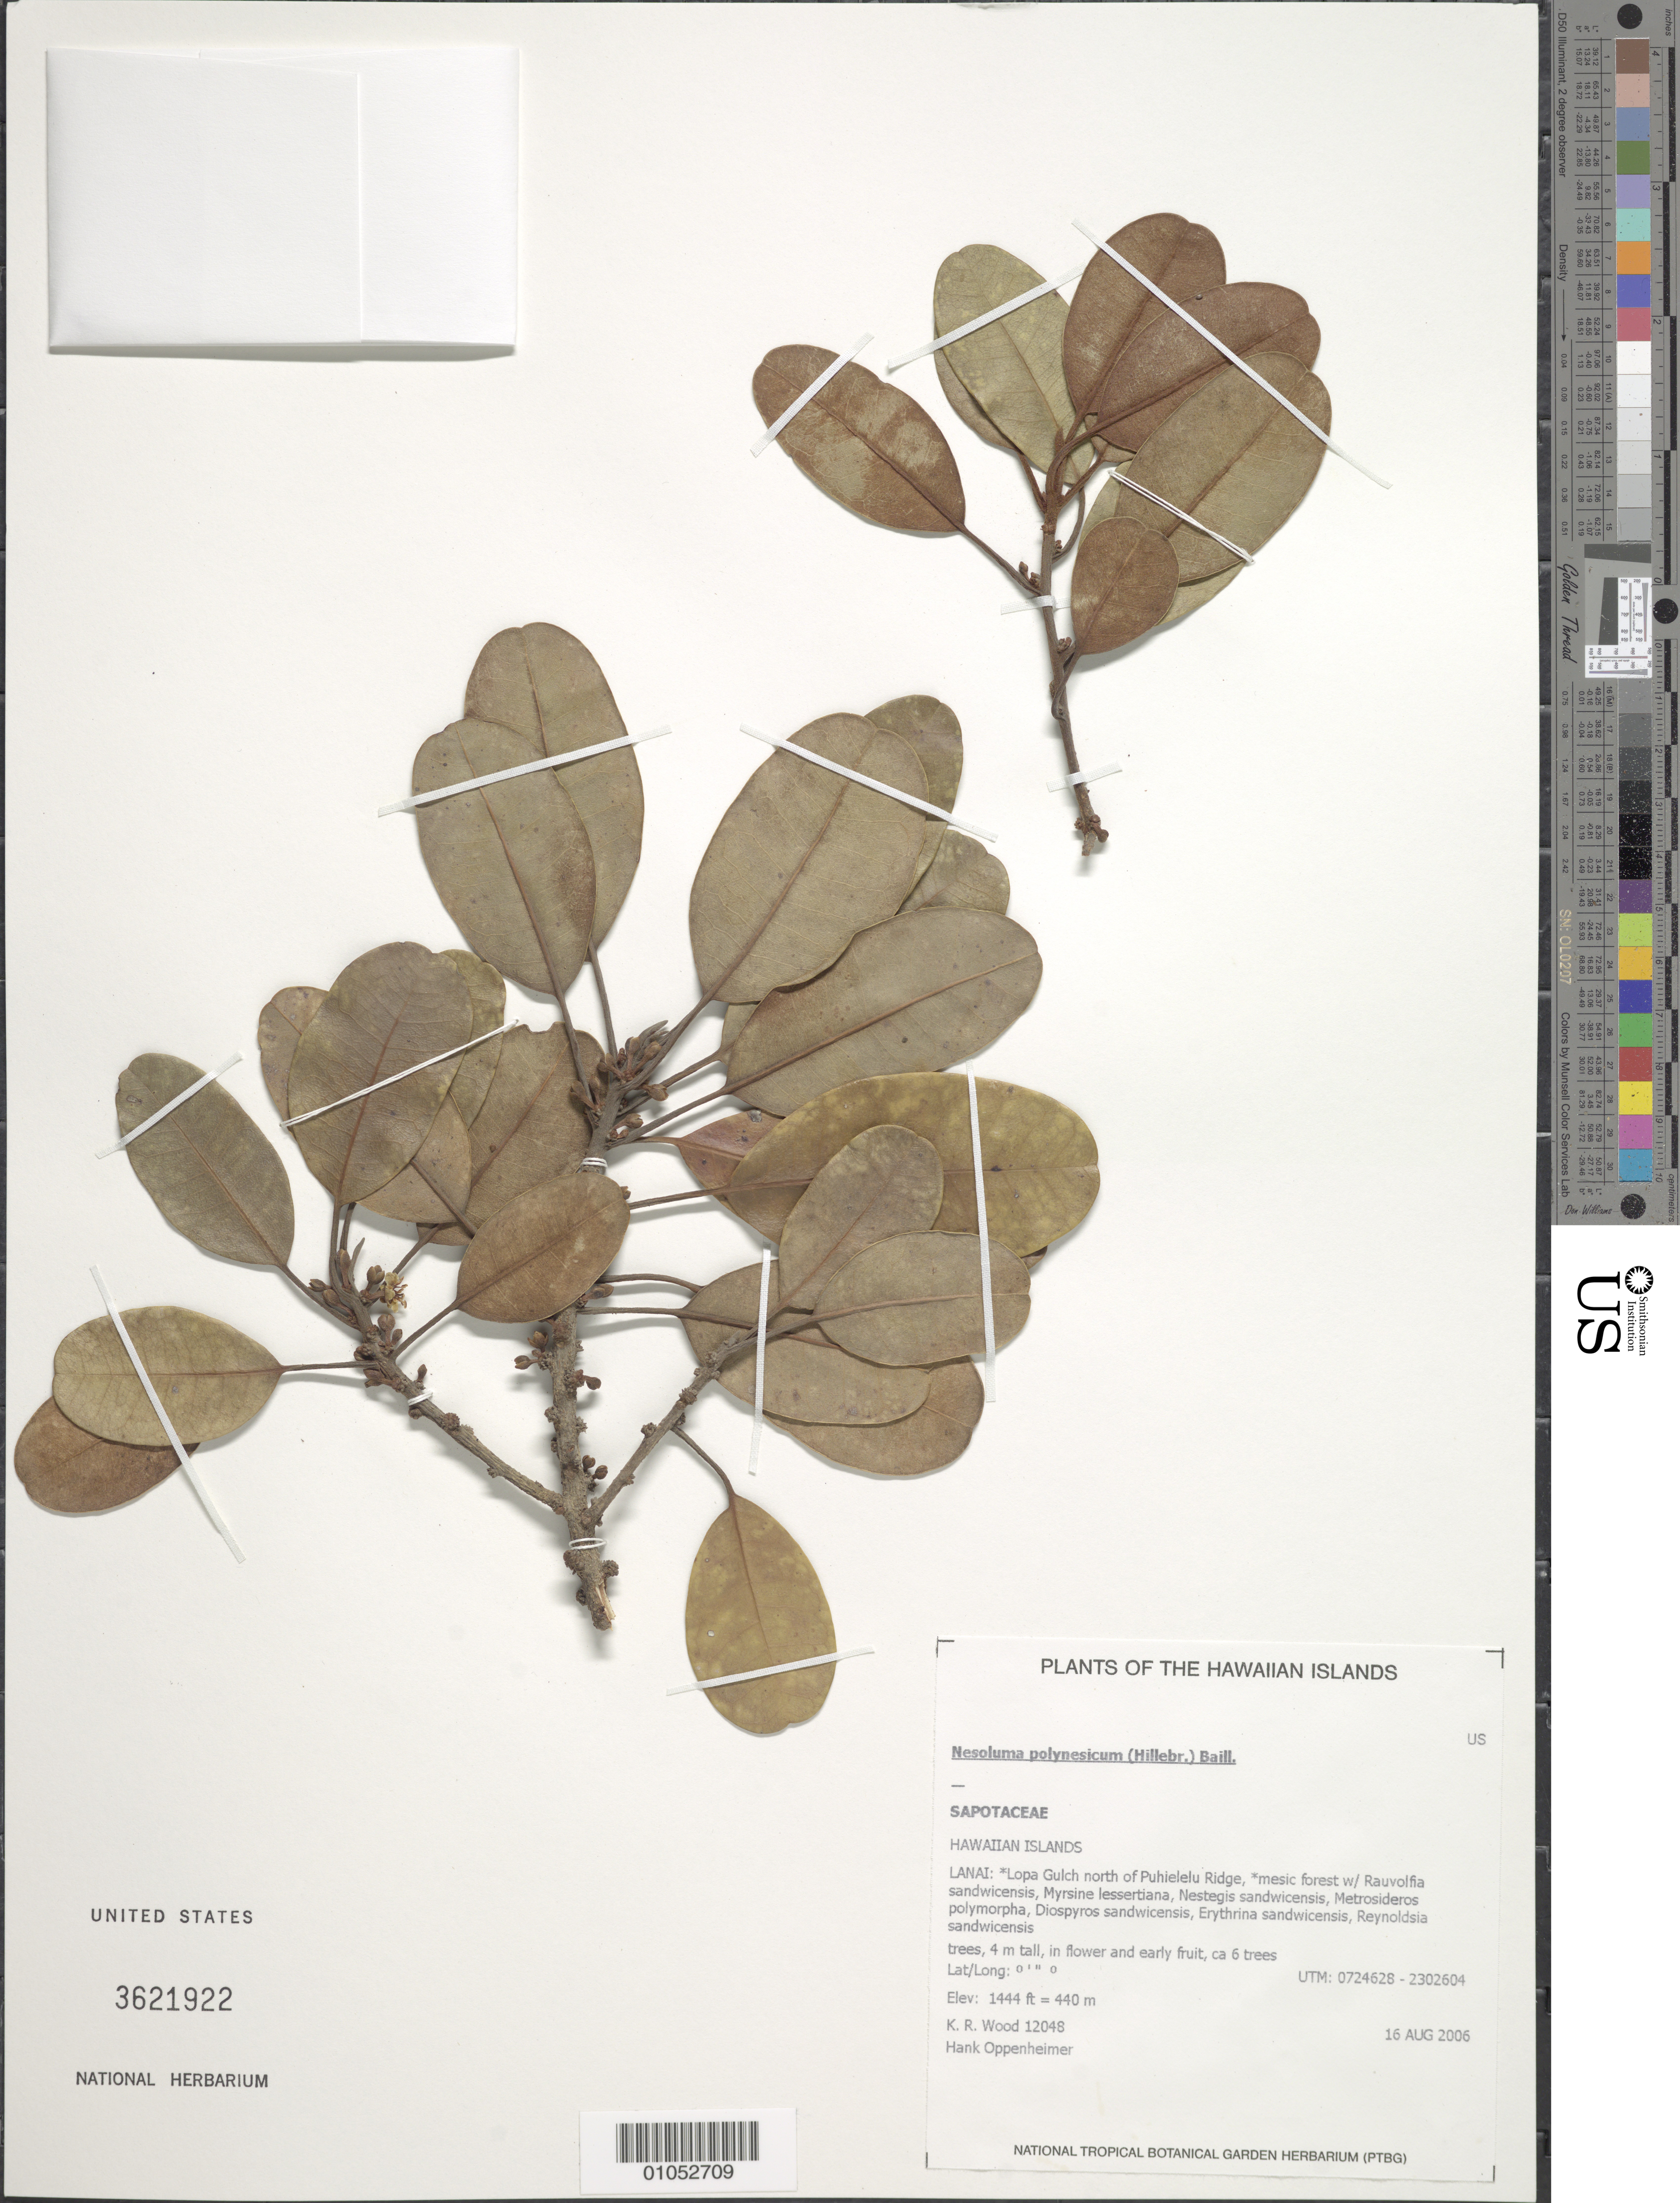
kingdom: Plantae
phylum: Tracheophyta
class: Magnoliopsida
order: Ericales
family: Sapotaceae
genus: Sideroxylon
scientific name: Sideroxylon polynesicum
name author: (Hillebr.) Smedmark & Anderb.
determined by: Wagner, W. L., (BOT), Smithsonian Institution - National Museum of Natural History (UNITED STATES)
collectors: K. R. Wood & H. Oppenheimer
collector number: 12048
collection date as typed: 16 Aug 2006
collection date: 2006-08-16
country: United States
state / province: Hawaii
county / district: Maui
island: Lana'i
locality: Lopa Gulch north of Pufielelu Ridge.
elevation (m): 440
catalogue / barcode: US 3621922